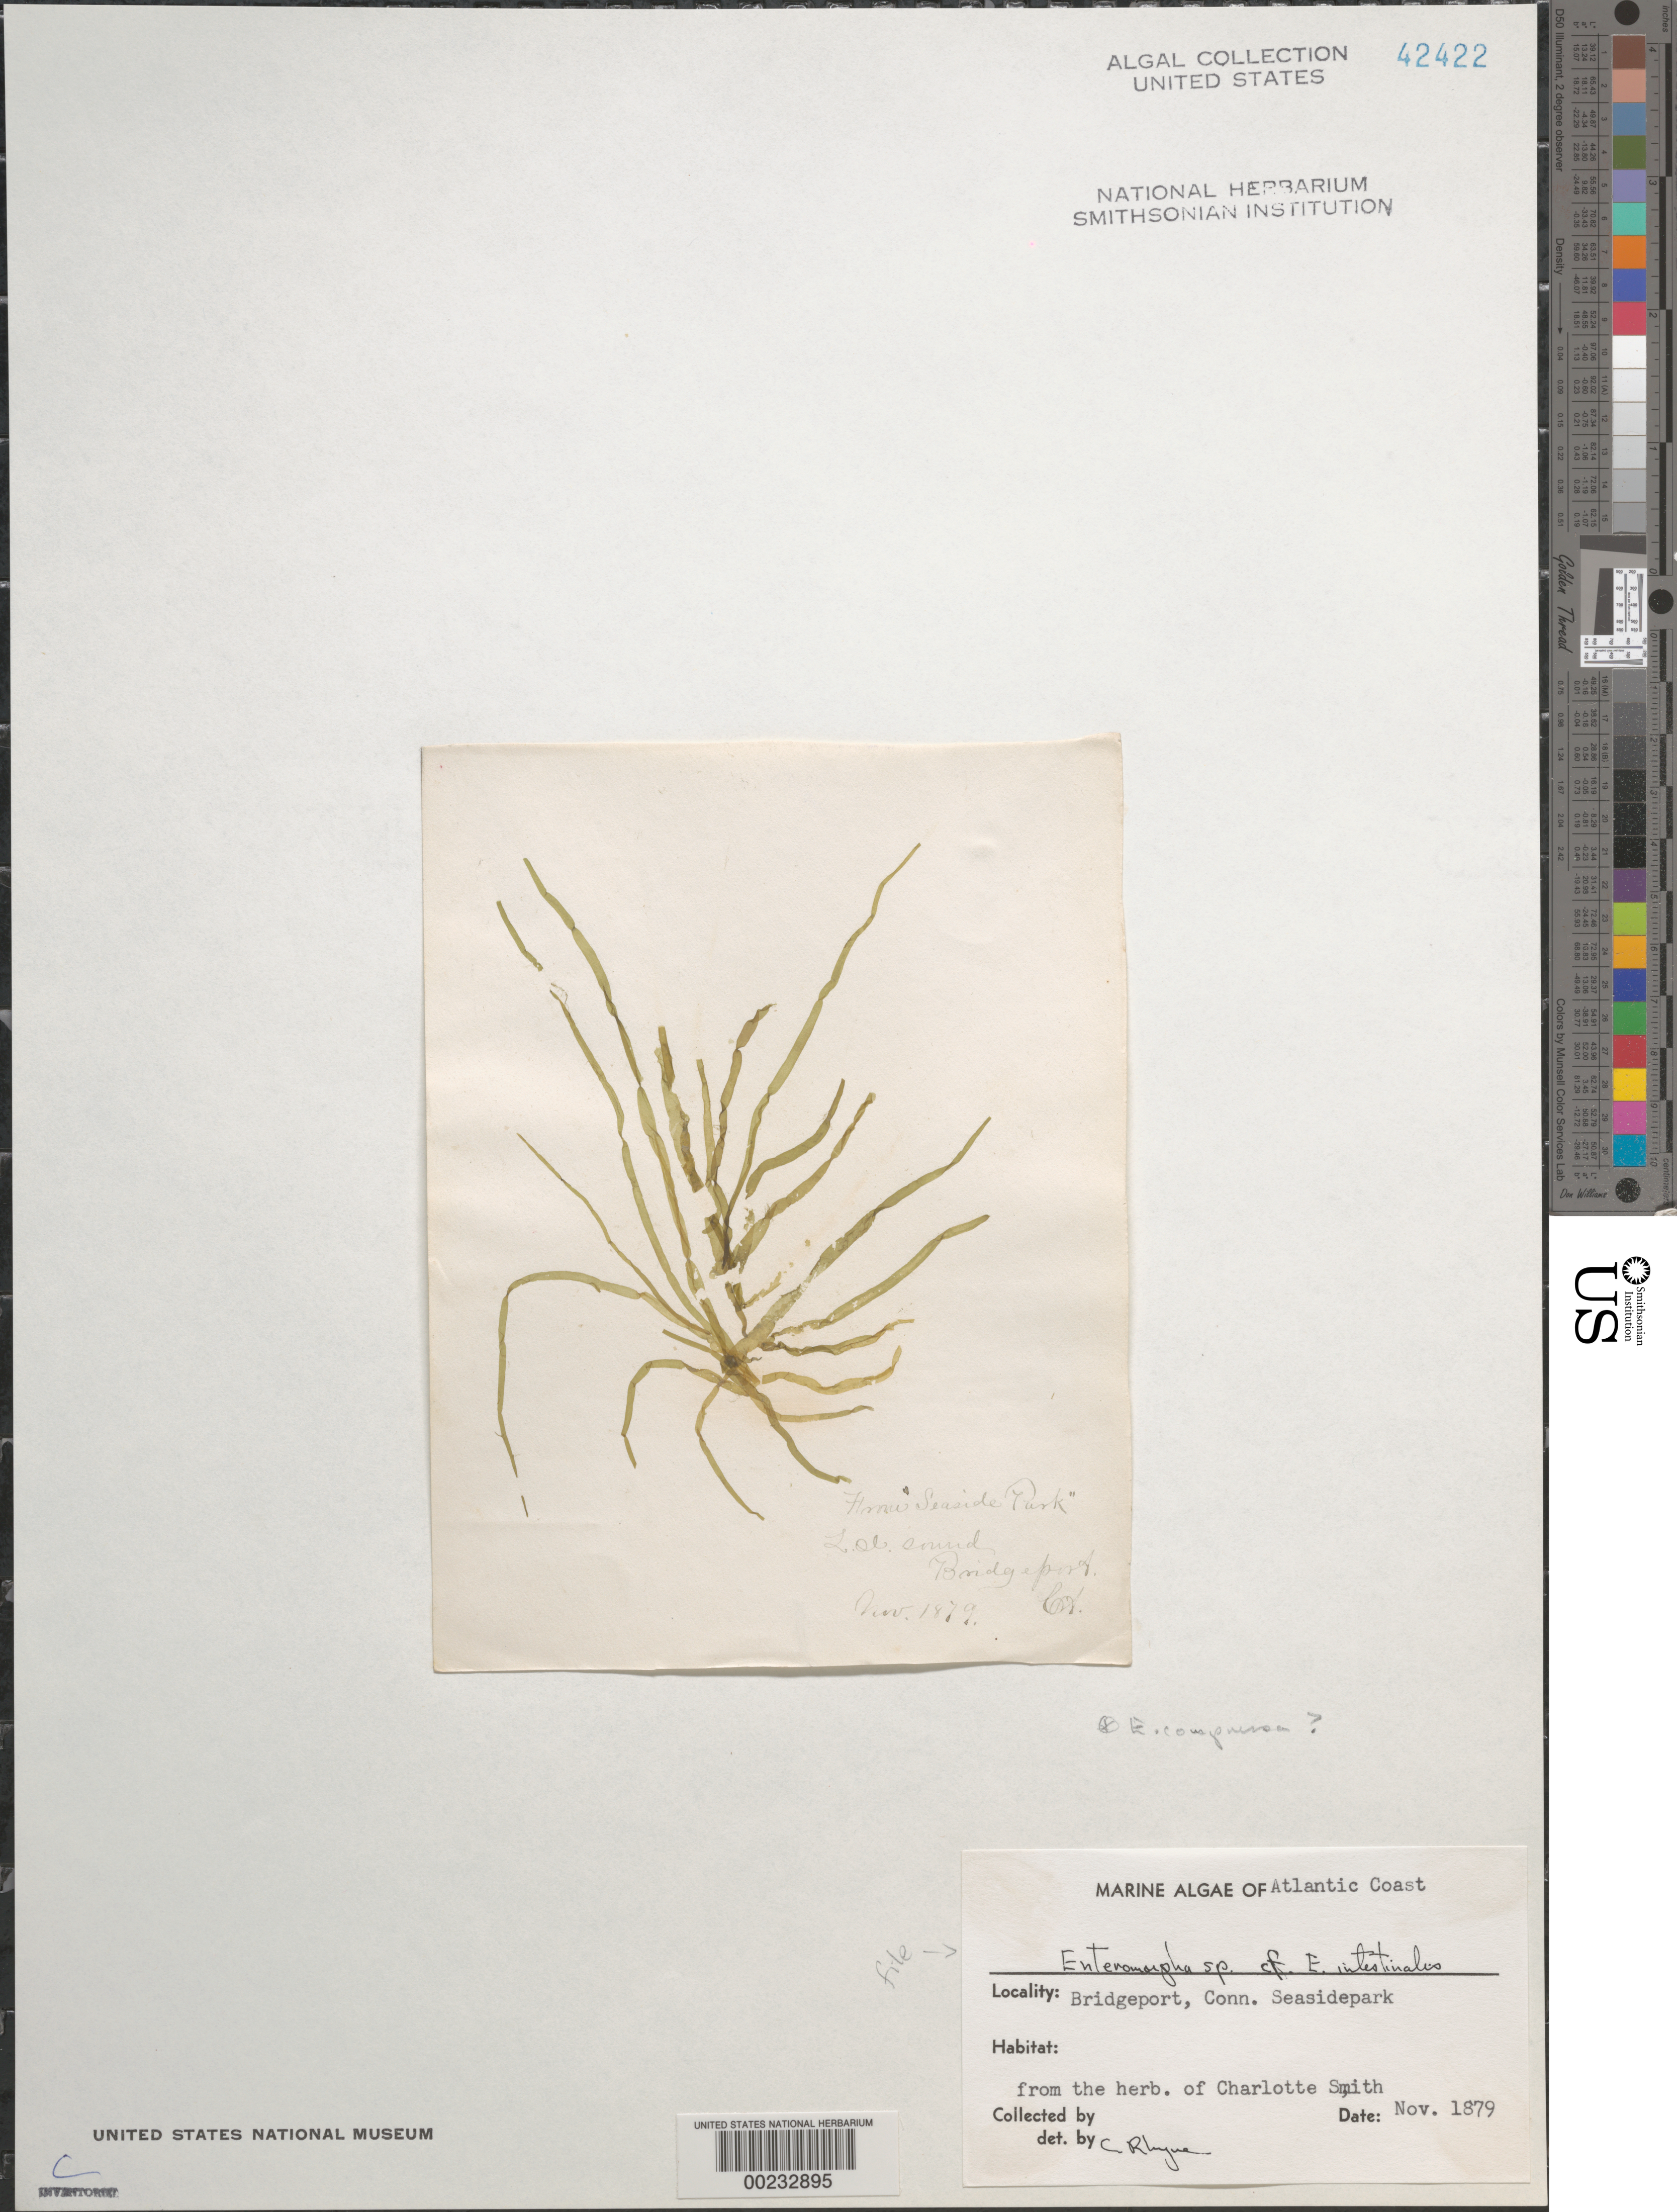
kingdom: Plantae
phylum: Chlorophyta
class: Ulvophyceae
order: Ulvales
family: Ulvaceae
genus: Ulva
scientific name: Ulva intestinalis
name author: L.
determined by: Algae name updating Project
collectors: Charlotte Smith (herbarium)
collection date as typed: Nov 1879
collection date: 1879-11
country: United States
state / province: Connecticut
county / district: Fairfield County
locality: Bridgeport, Seaside Park, Long Island Sound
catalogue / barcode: US 42422